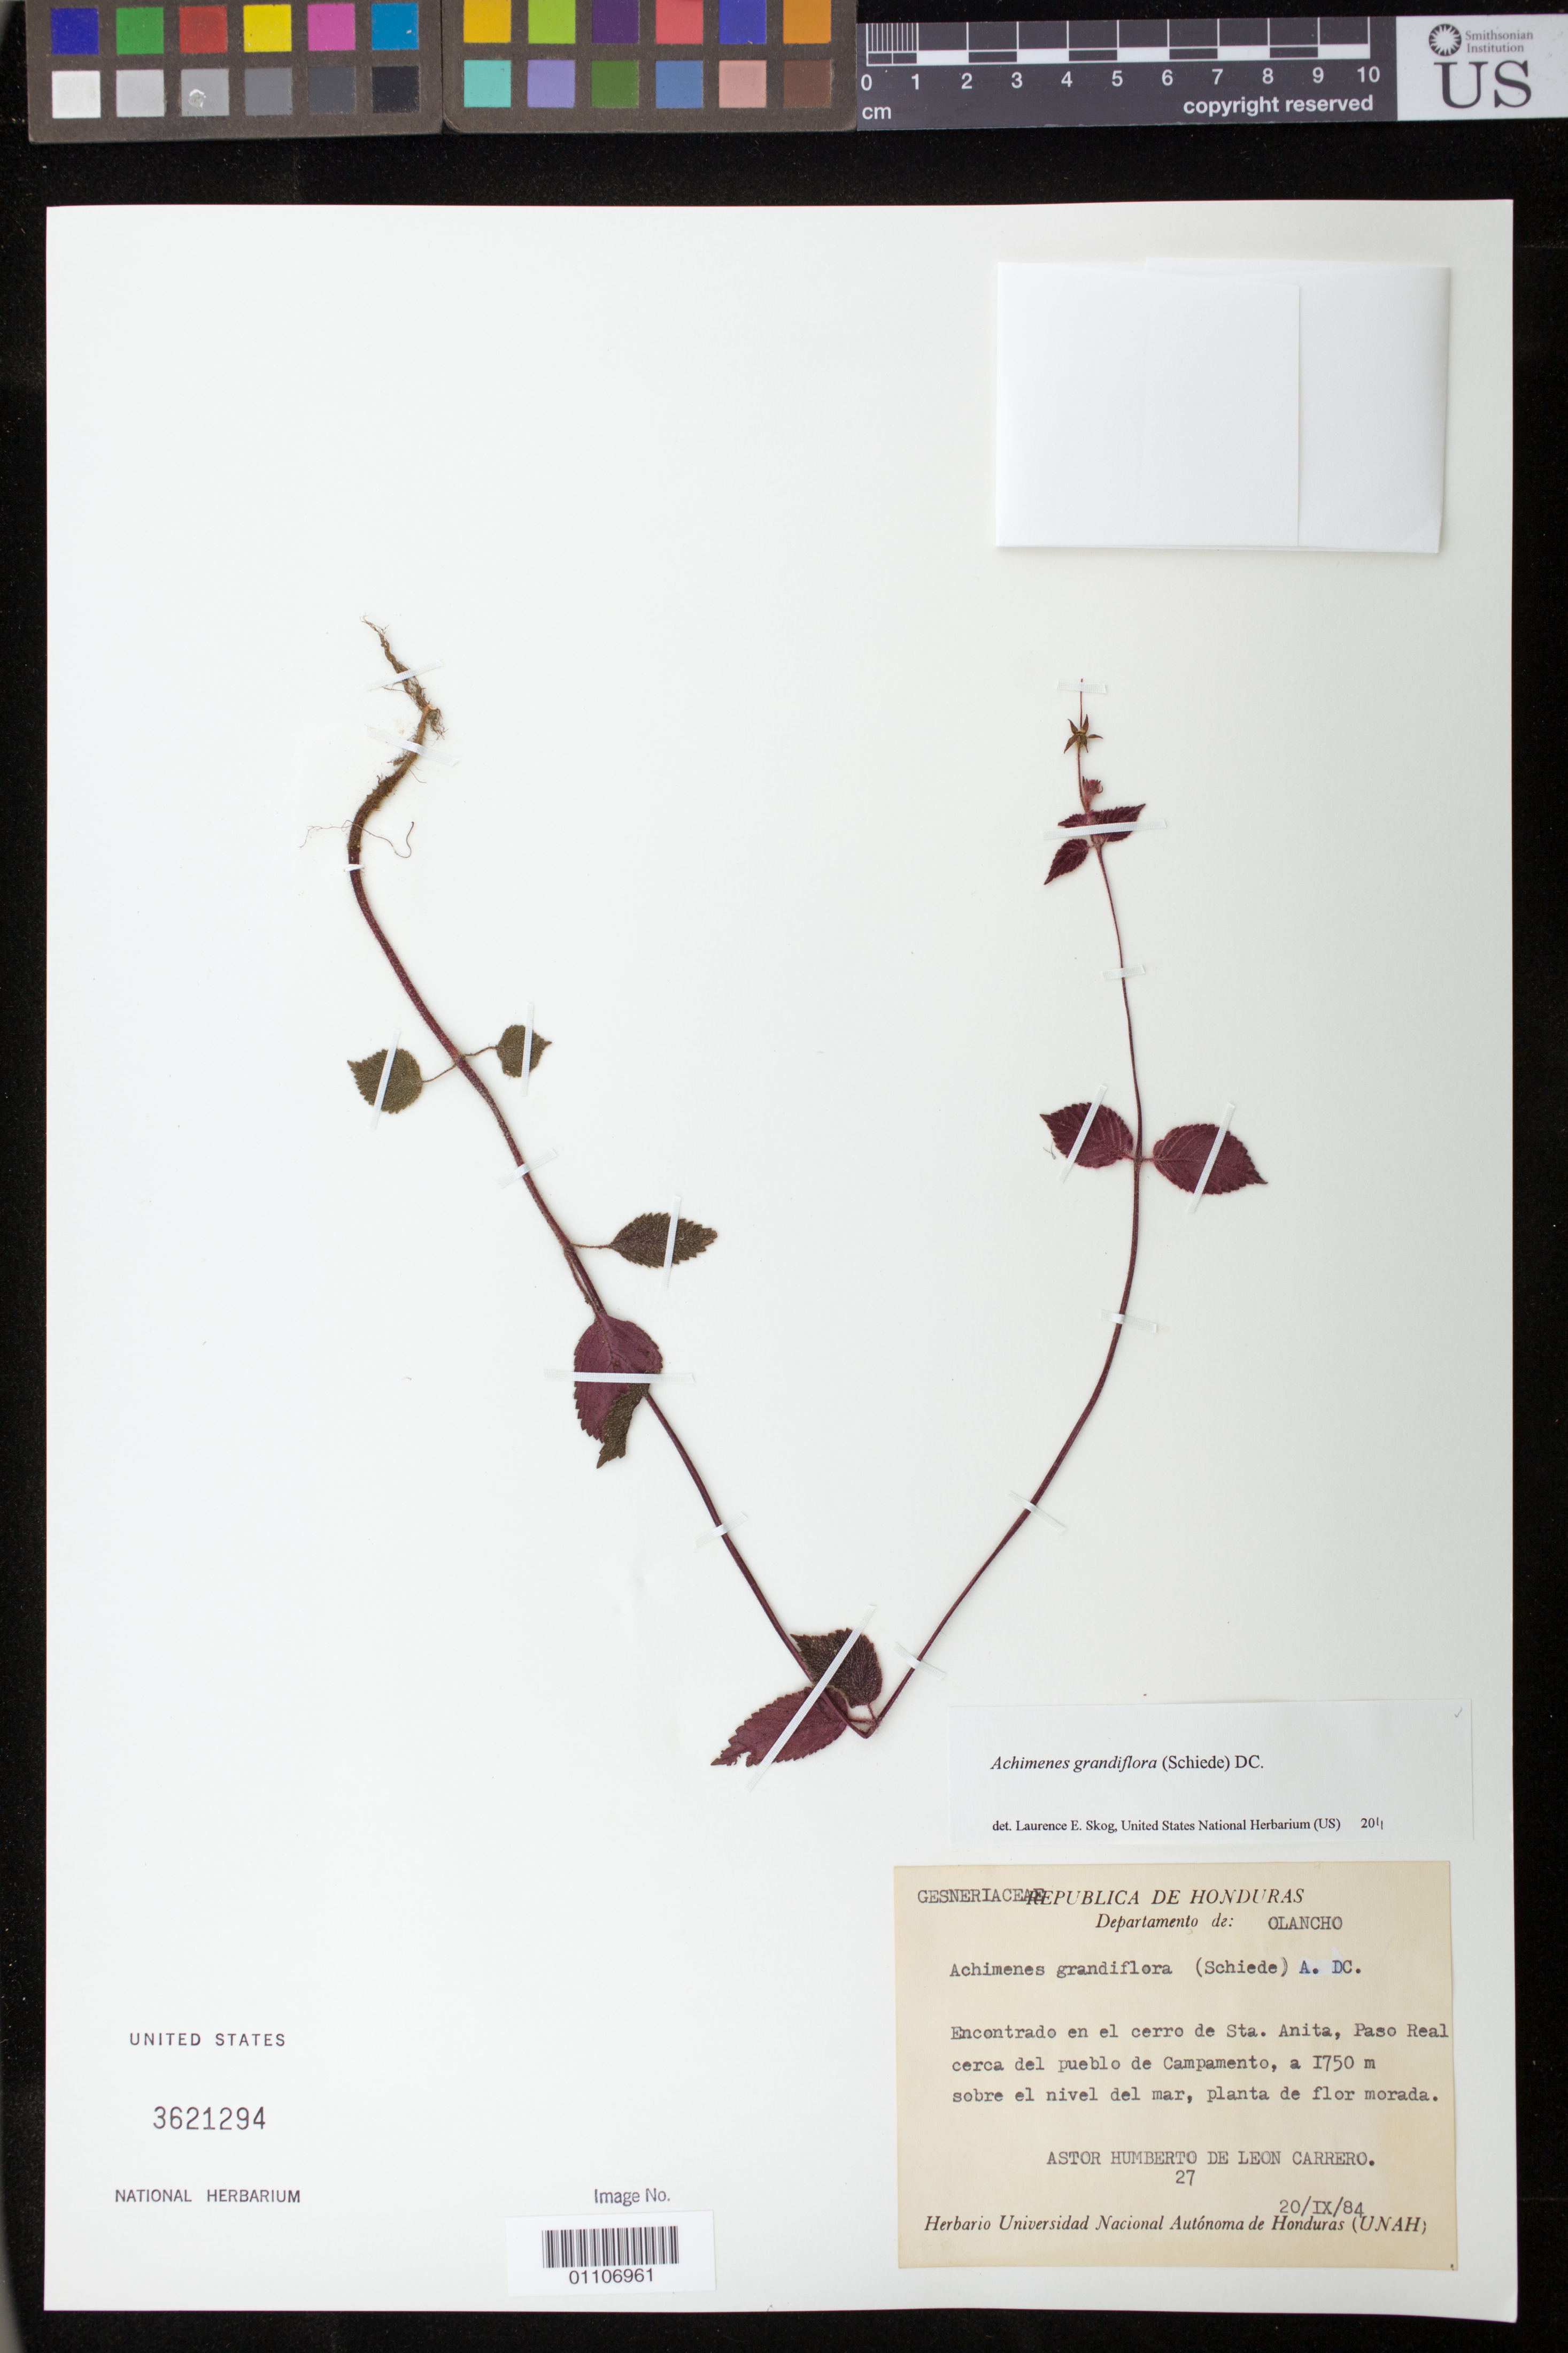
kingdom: Plantae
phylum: Tracheophyta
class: Magnoliopsida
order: Lamiales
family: Gesneriaceae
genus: Achimenes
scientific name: Achimenes grandiflora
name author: (Schiede) DC.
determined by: Skog, Laurence E.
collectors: A. Leon Carrero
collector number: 27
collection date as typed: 20 Sep 1984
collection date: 1984-09-20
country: Honduras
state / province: Olancho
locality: Encontrado en el cerro de Sta. Anita, Paso Real cerca del pueblo de Campamento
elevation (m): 1750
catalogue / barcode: US 3621294